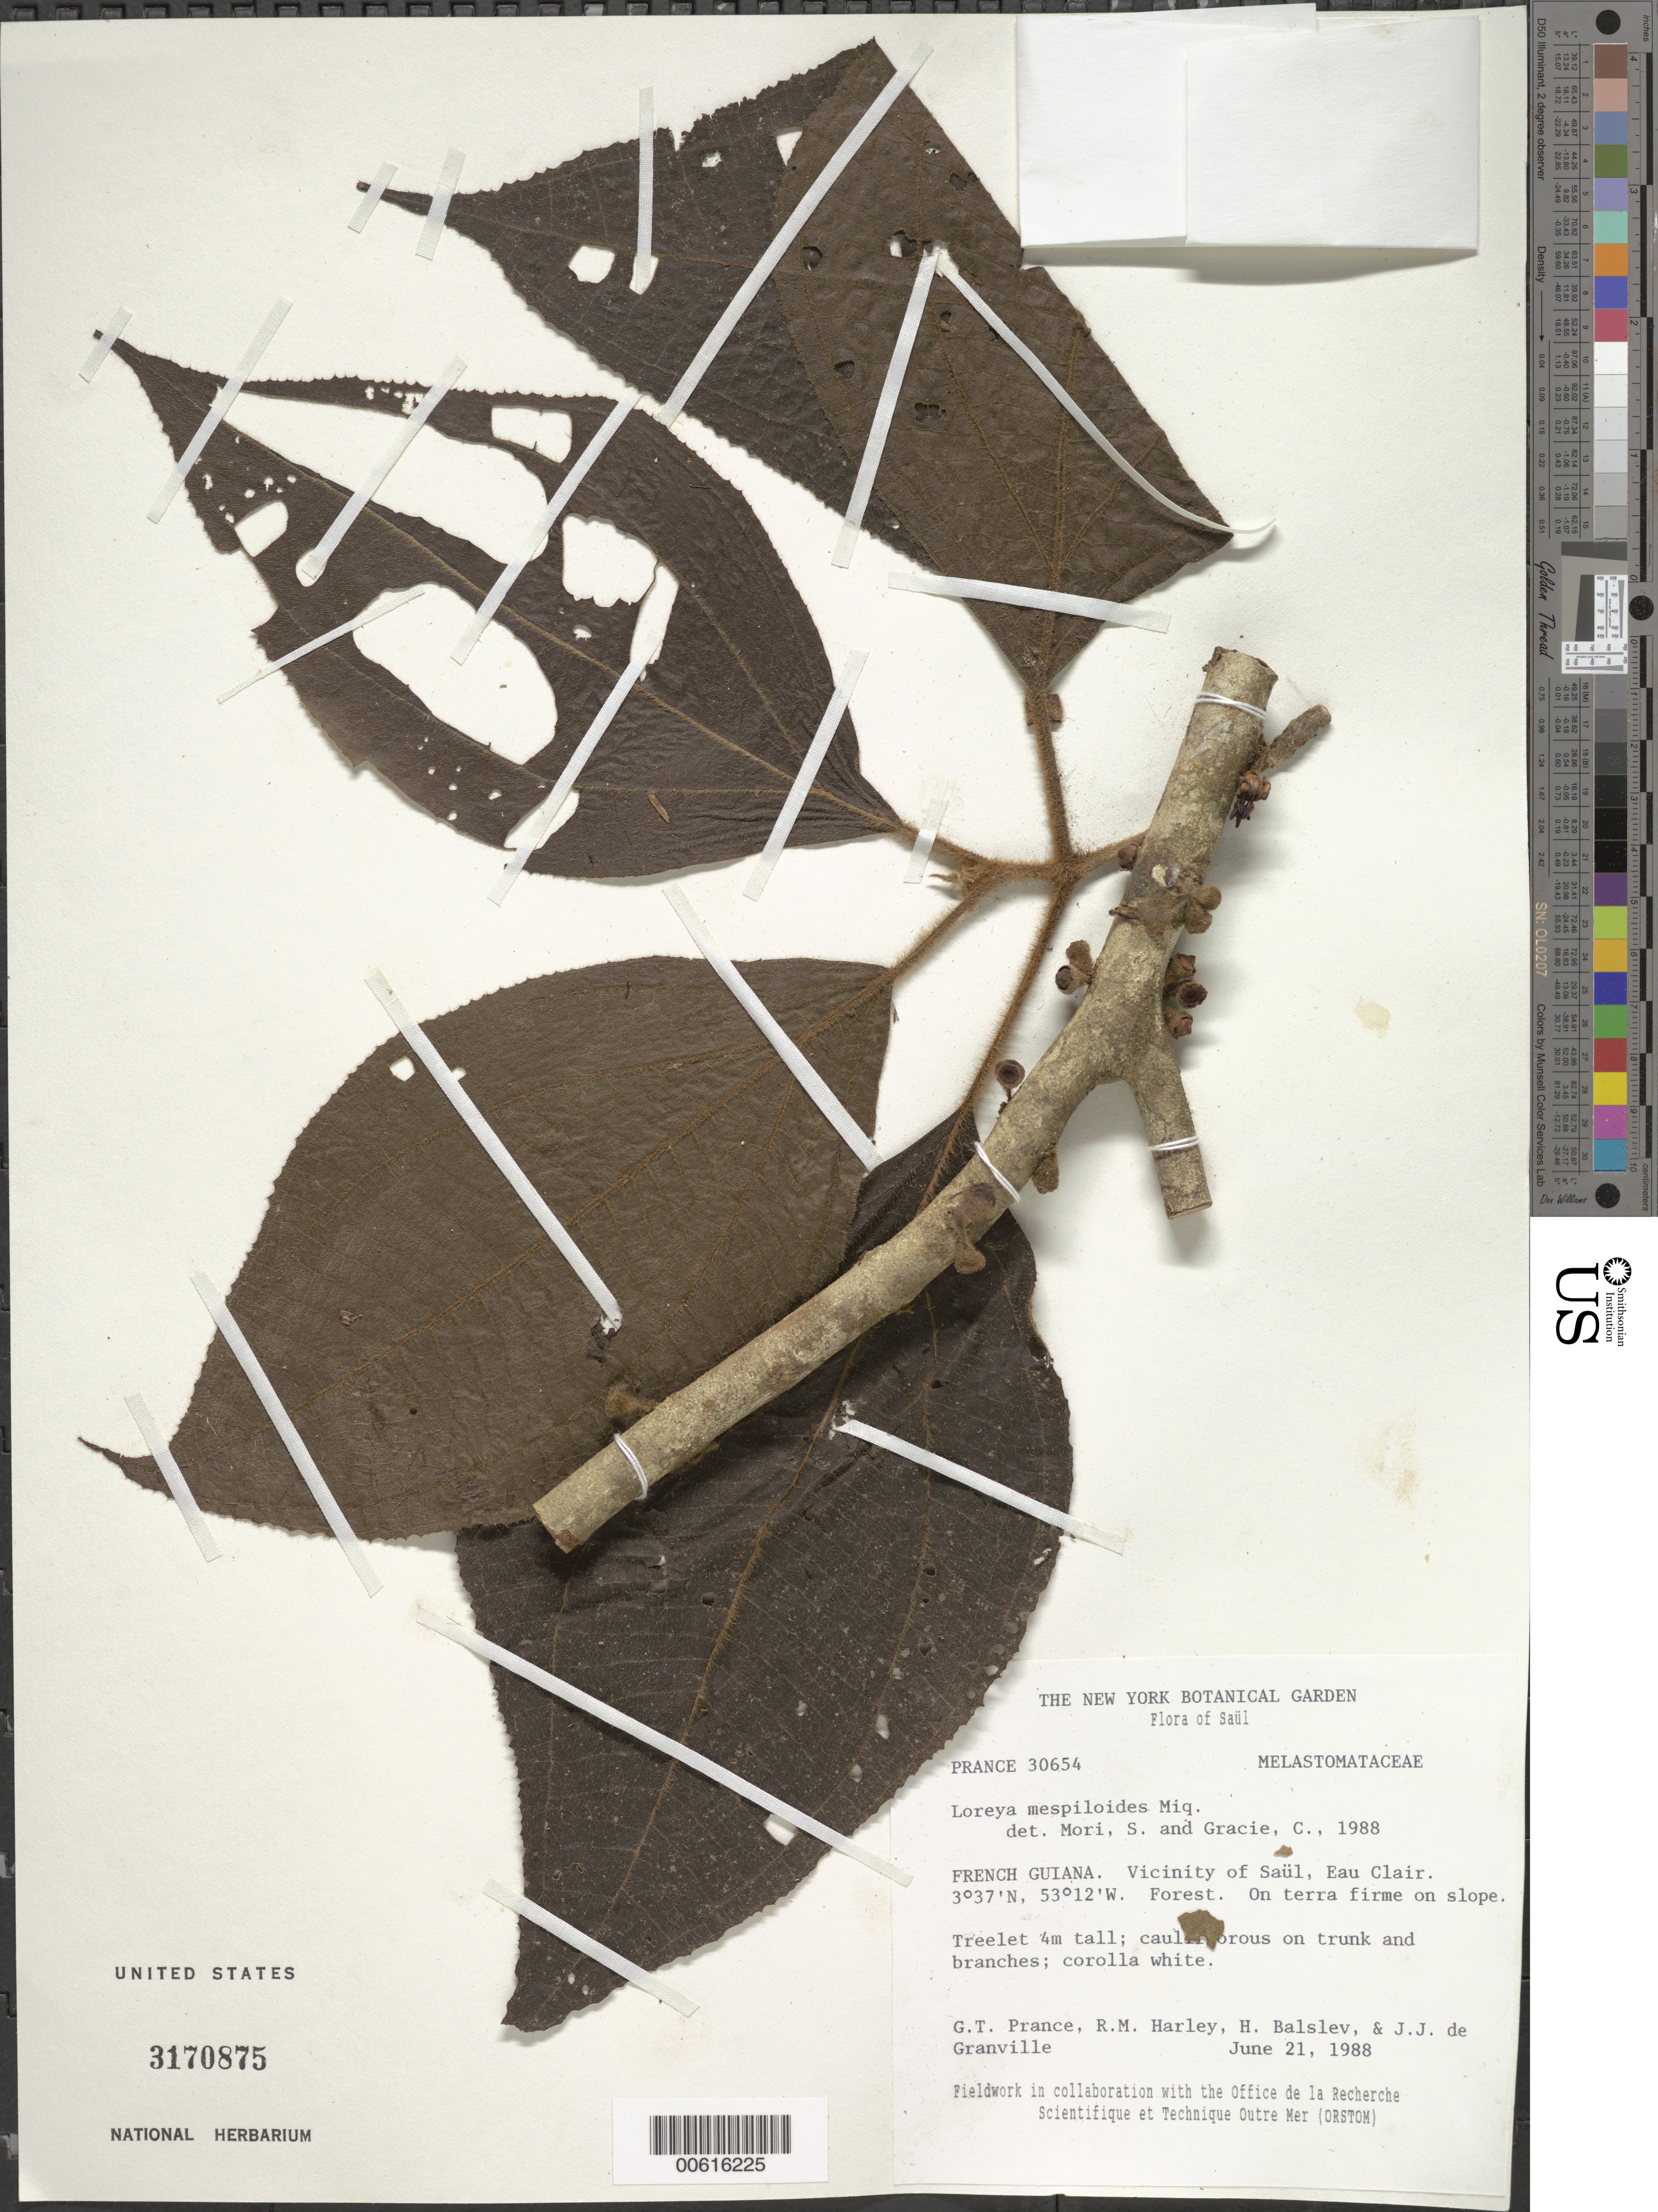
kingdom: Plantae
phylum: Tracheophyta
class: Magnoliopsida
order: Myrtales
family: Melastomataceae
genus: Bellucia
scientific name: Bellucia mespiloides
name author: (Miq.) J.F. Macbr.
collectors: G. T. Prance et al.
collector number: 30654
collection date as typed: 21-Jun-88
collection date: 1988-06-21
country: French Guiana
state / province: Saint-Laurent-du-Maroni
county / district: Saül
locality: Eaux Claires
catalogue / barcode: US 3170875